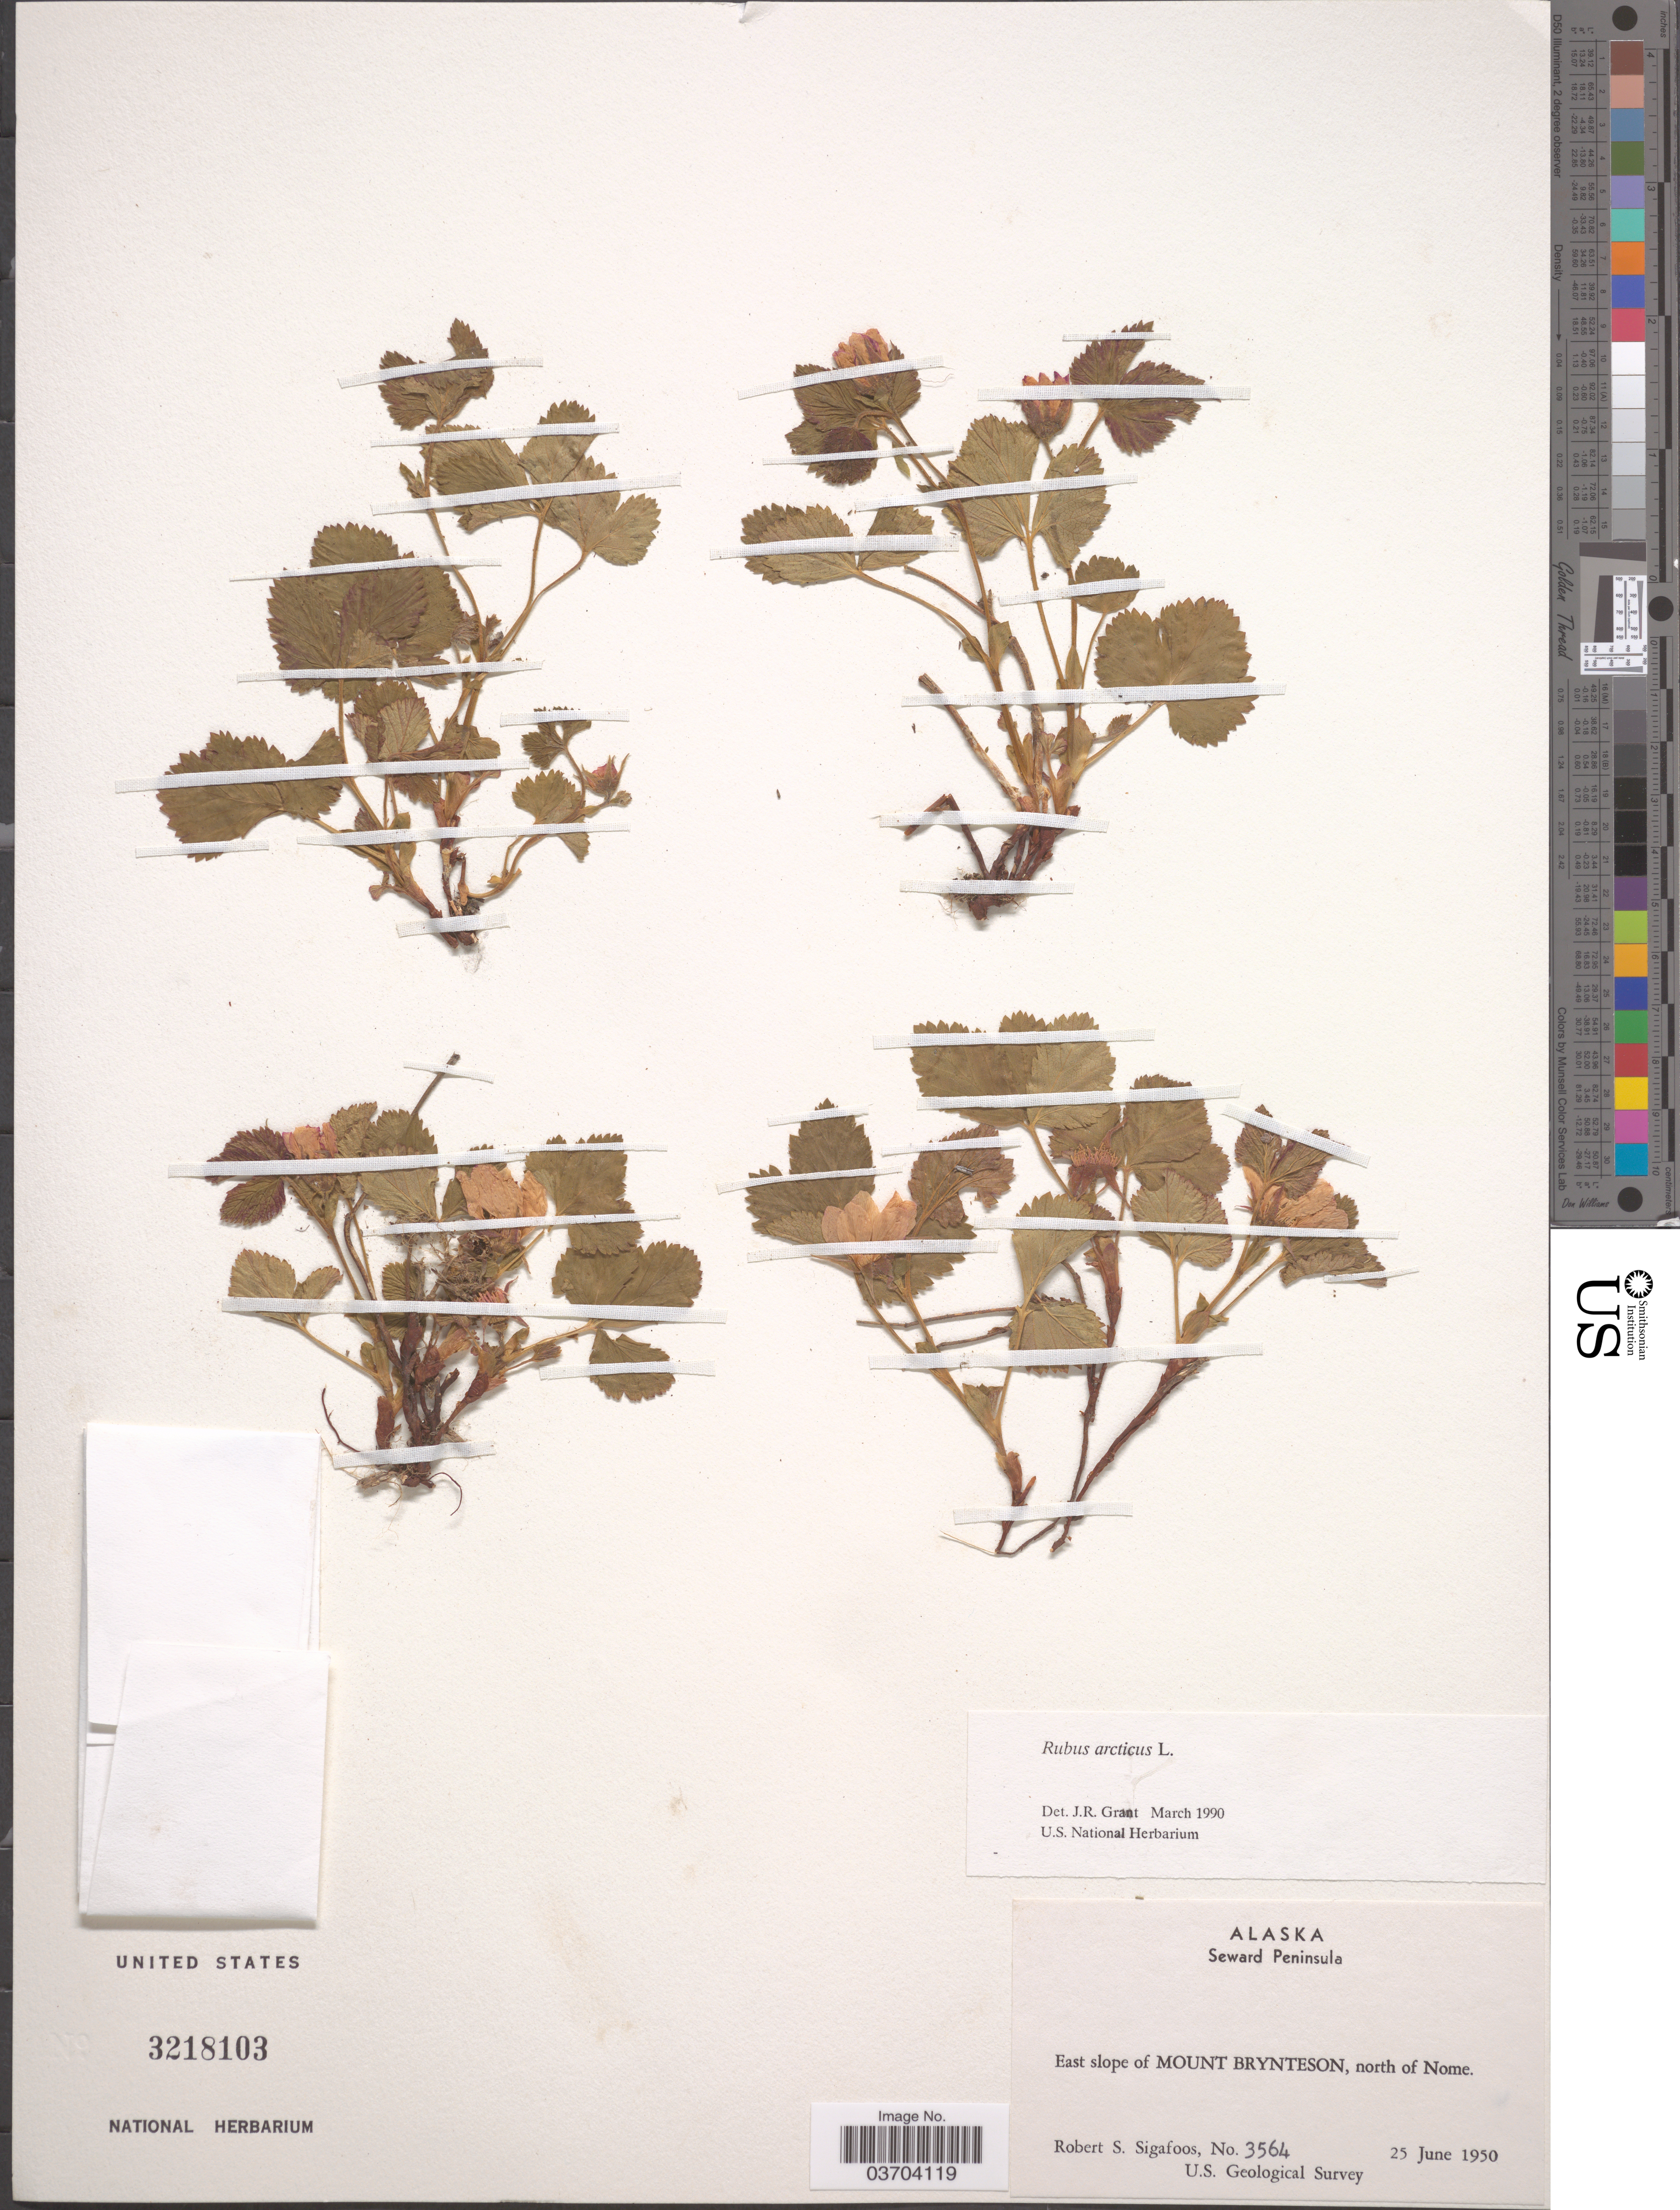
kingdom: Plantae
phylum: Tracheophyta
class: Magnoliopsida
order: Rosales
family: Rosaceae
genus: Rubus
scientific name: Rubus arcticus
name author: L.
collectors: R. Sigafoos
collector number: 3564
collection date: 1950-06-25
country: United States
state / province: Alaska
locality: Seward Peninsula. East slope of Mount Brynteson, north of Nome.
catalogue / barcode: US 3218103